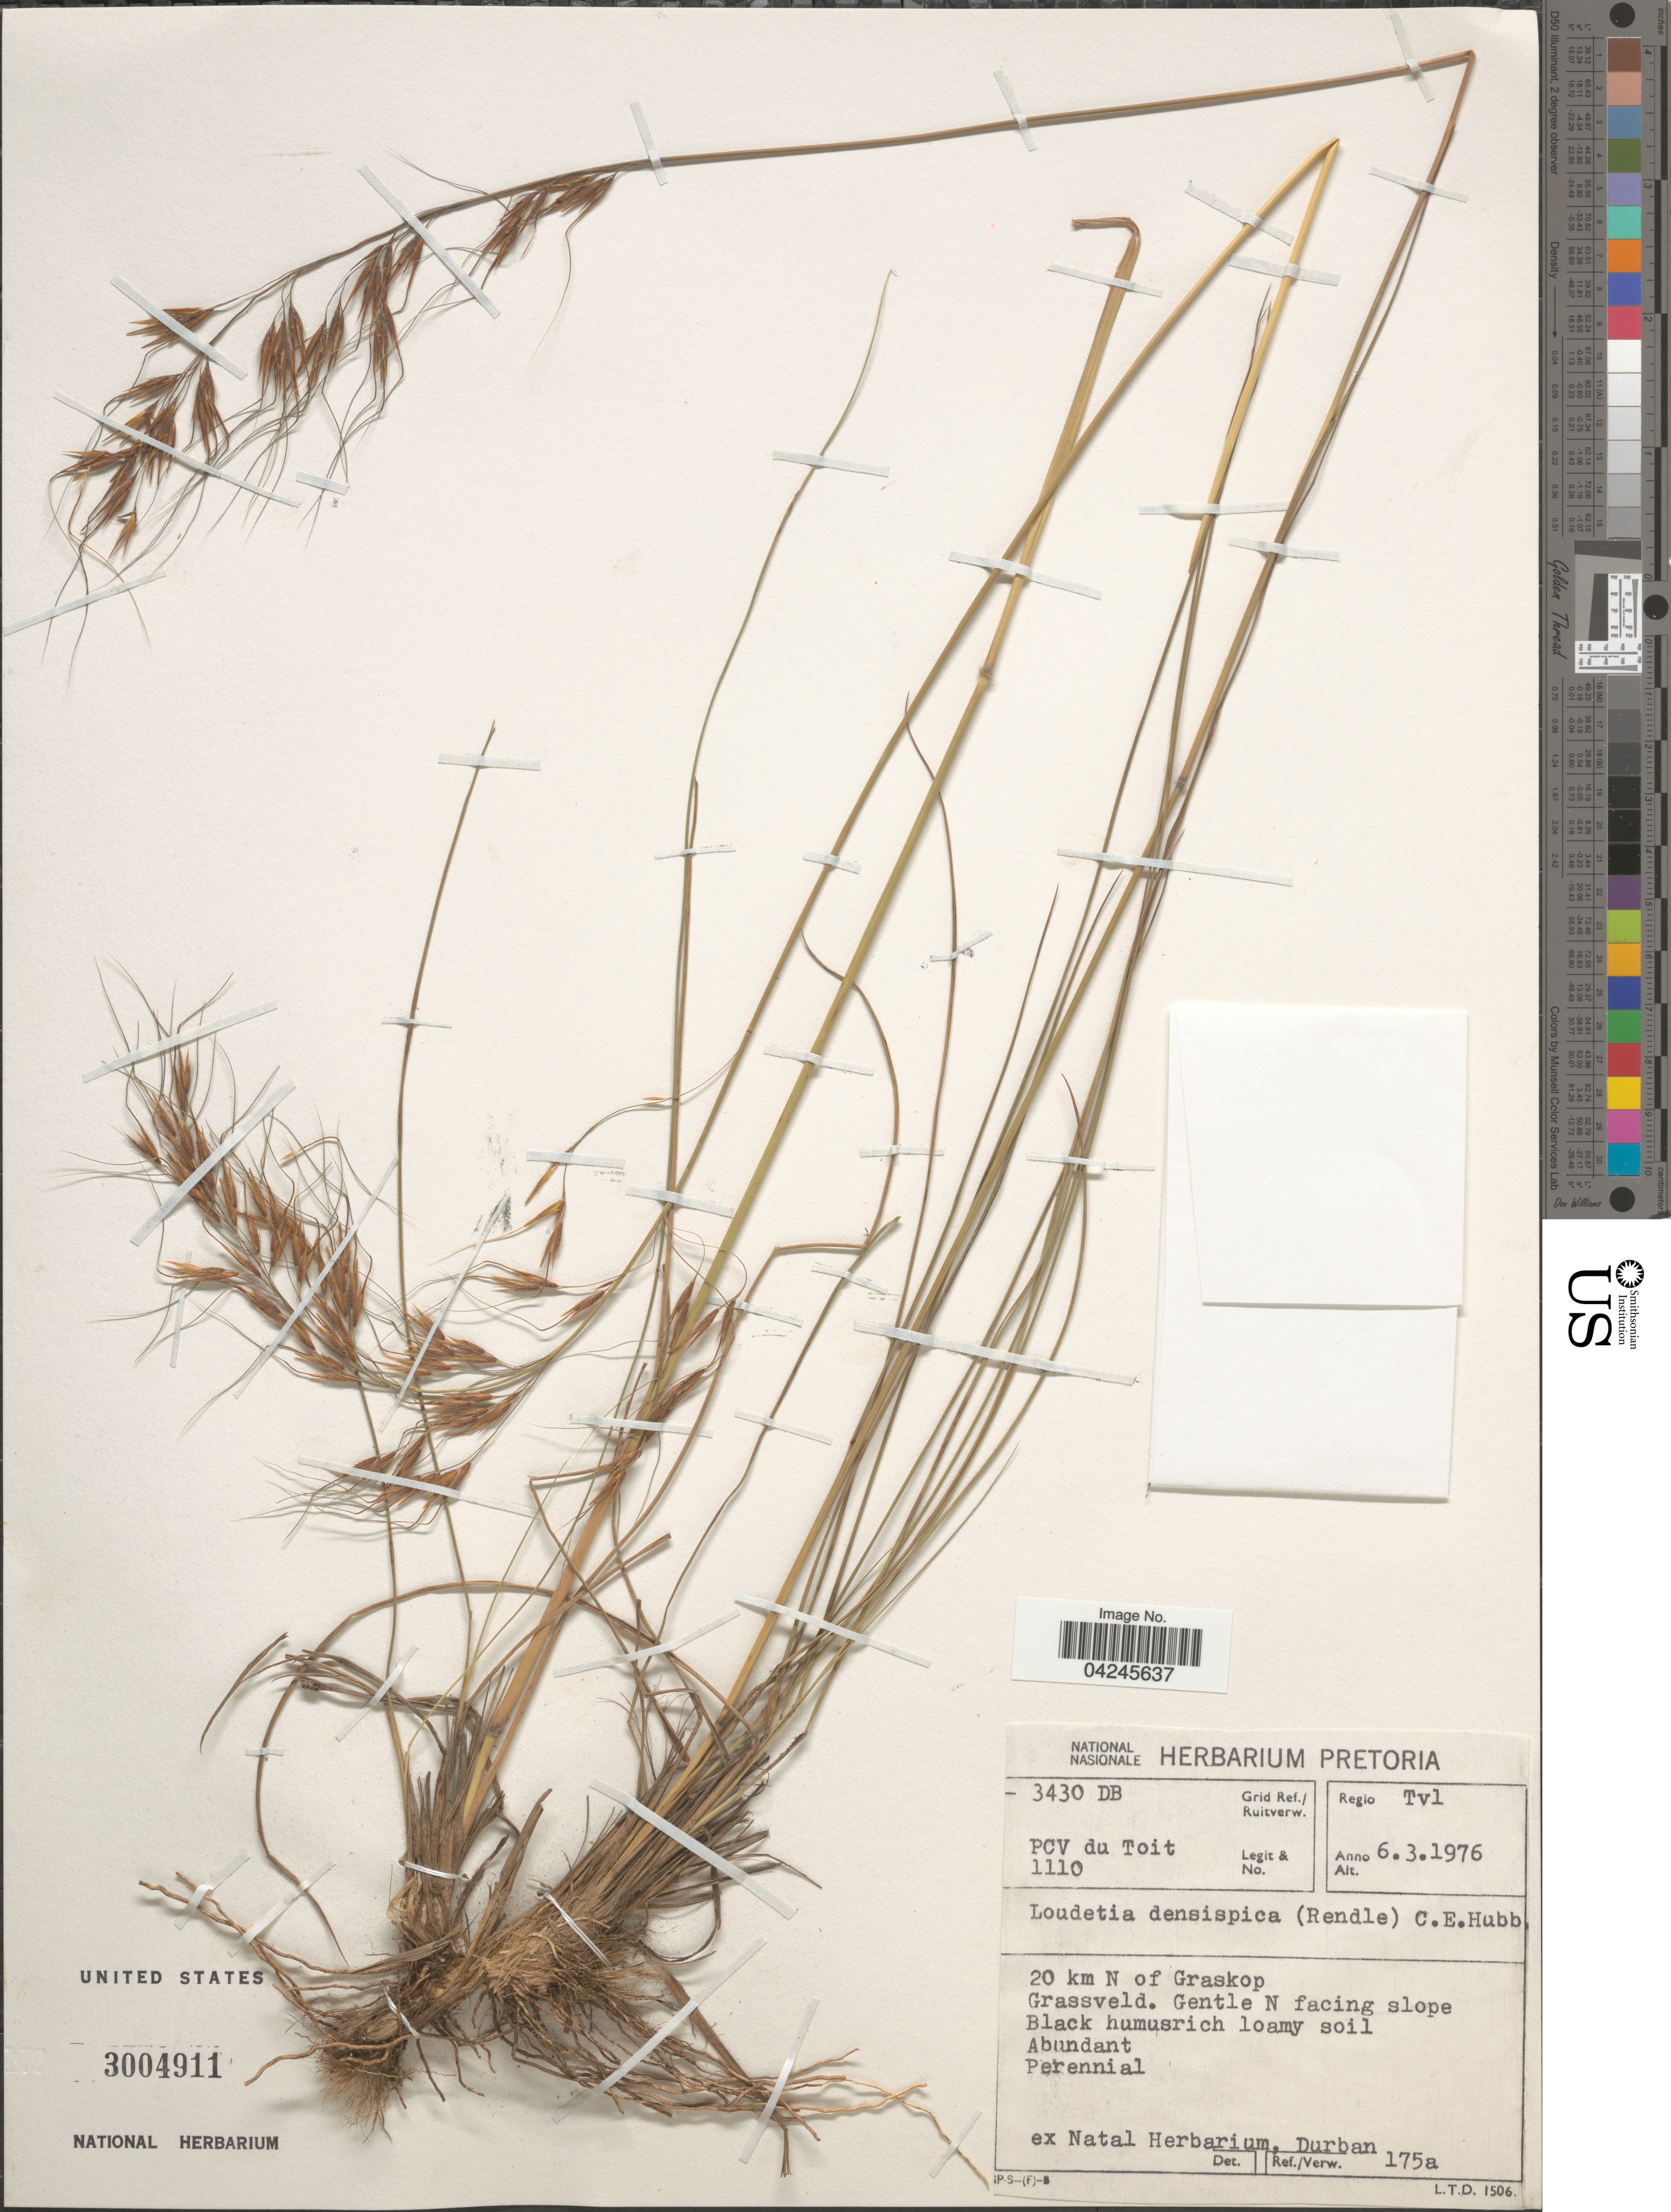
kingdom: Plantae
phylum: Tracheophyta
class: Liliopsida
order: Poales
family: Poaceae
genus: Loudetia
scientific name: Loudetia densispica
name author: (Rendle) C. E. Hubb.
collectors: P. Du Toit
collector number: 1110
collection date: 1976-03-06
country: South Africa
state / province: Mpumalanga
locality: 3430 DB Grid Ref./ Ruitverw. Regio Tvl. 20 km N of Graskop. Grassveld. Gentle N facing slope.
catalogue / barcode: US 3004911